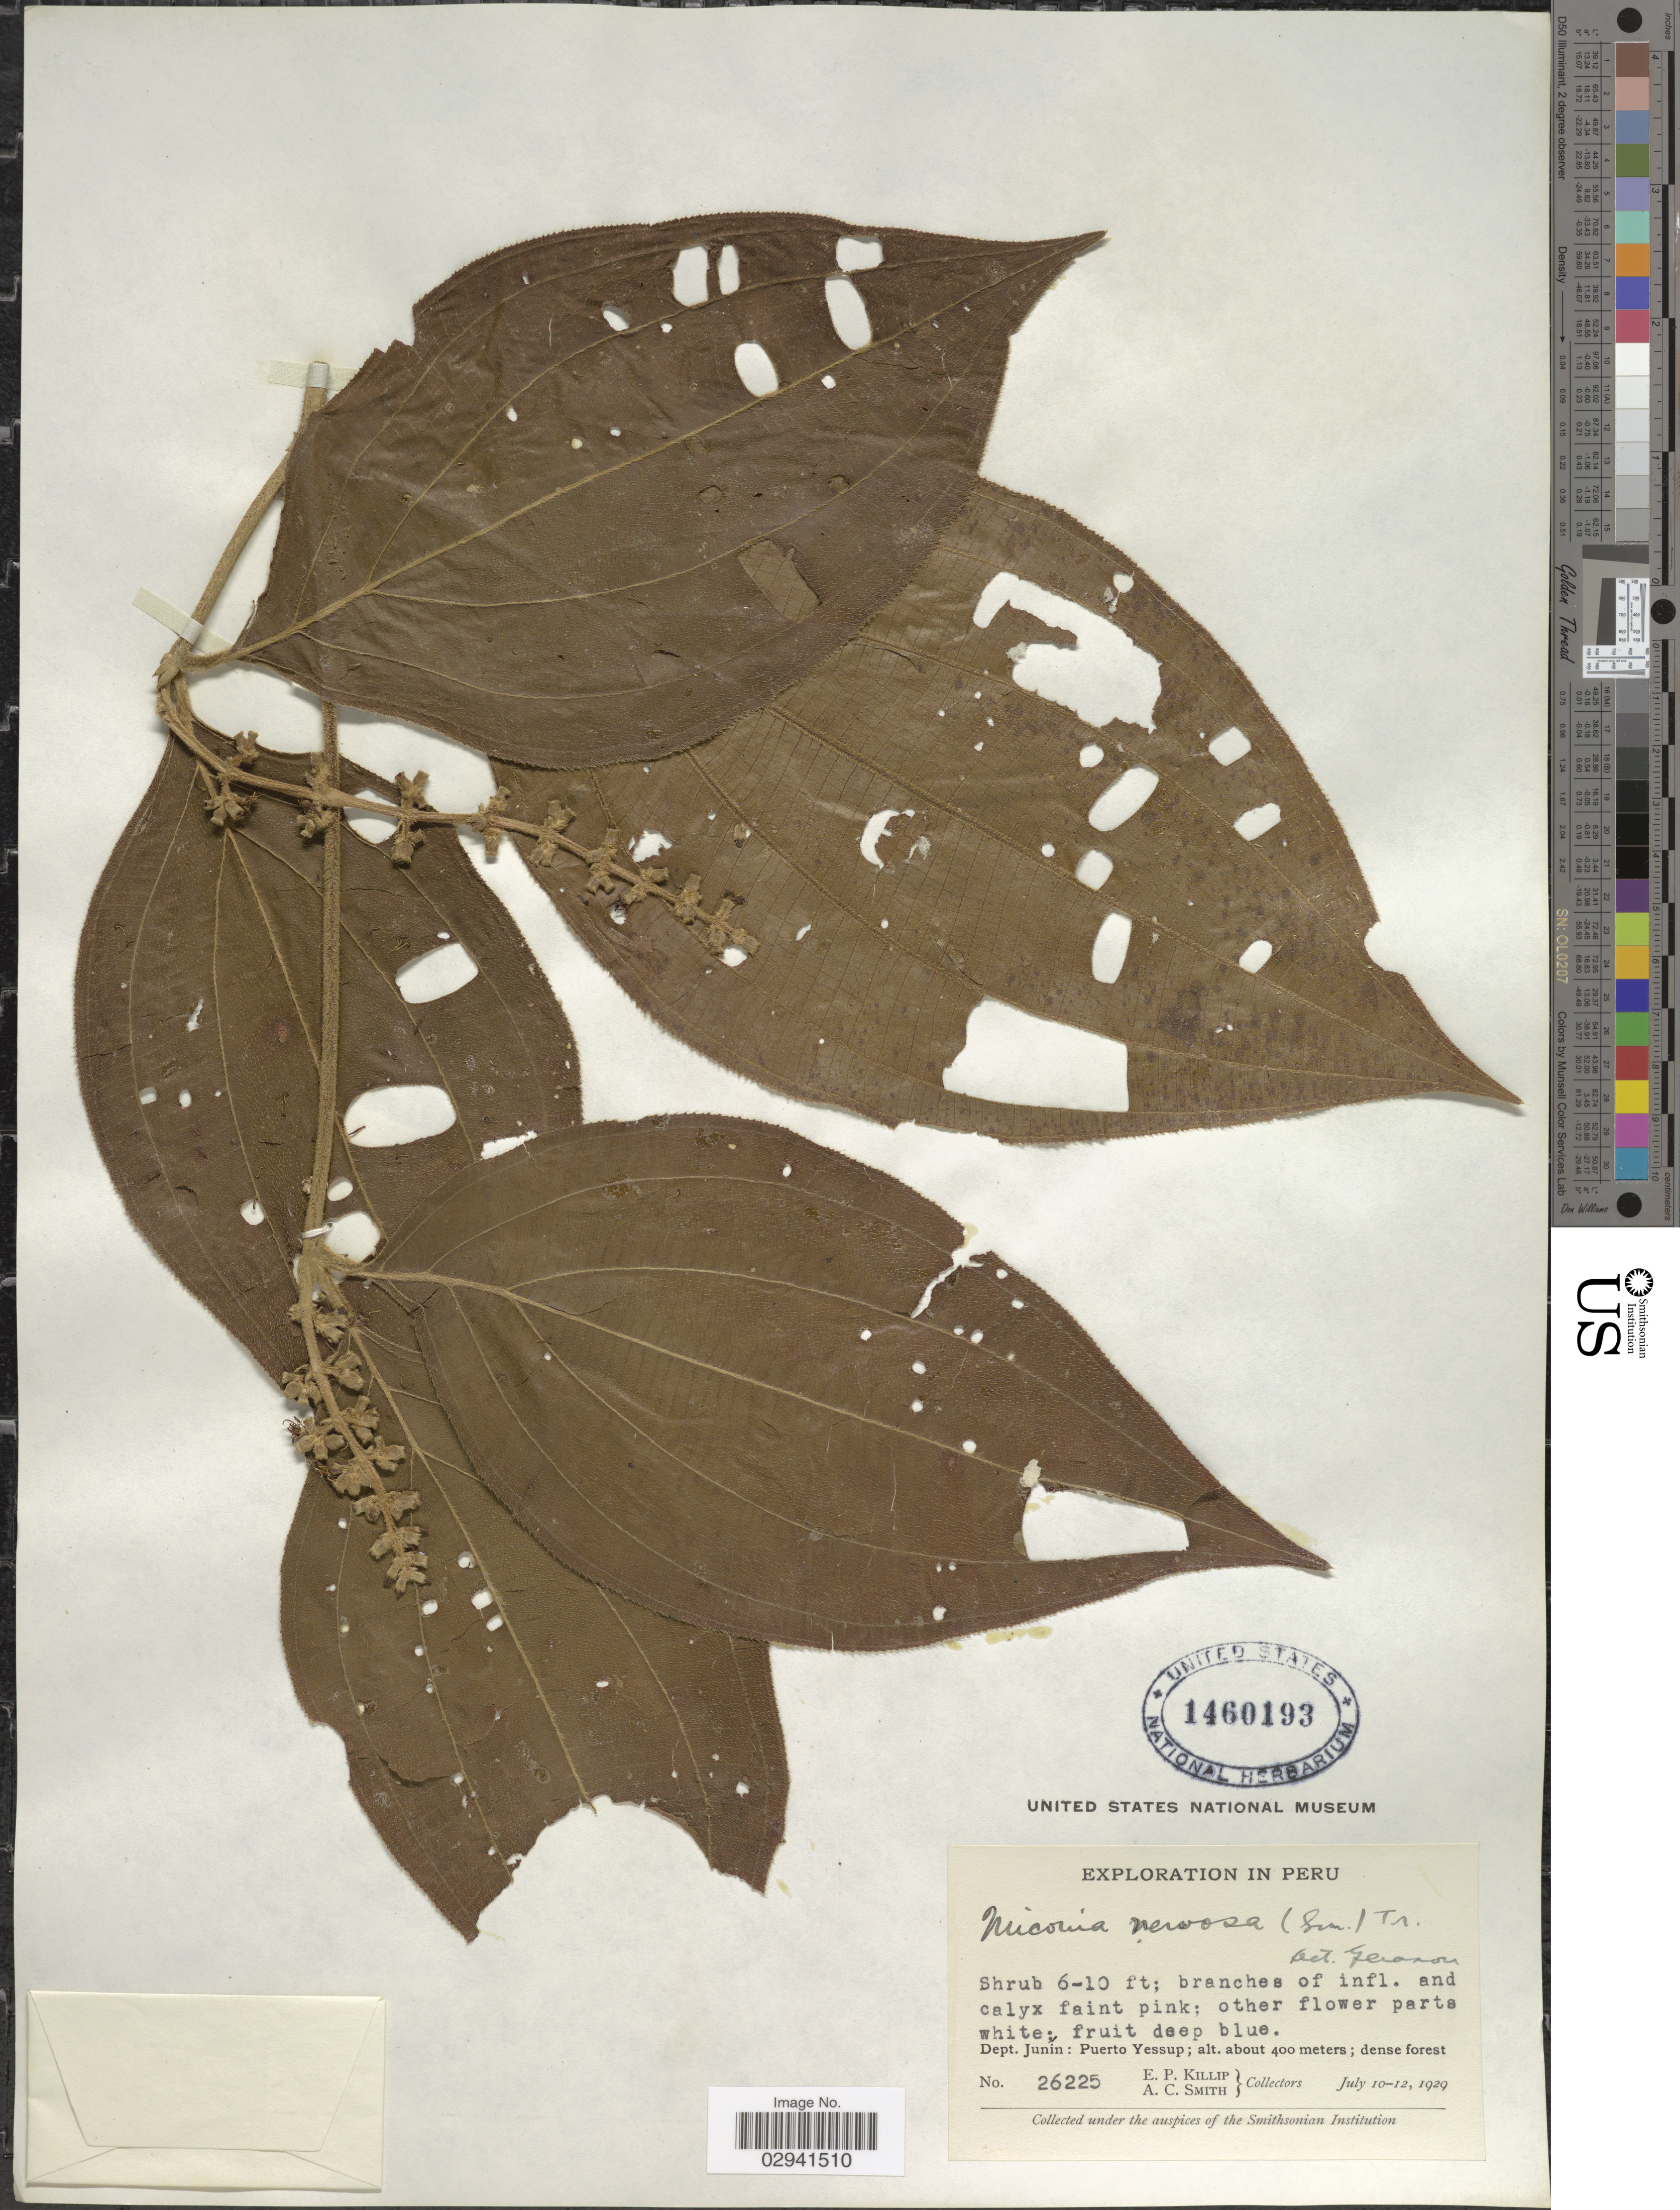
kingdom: Plantae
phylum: Tracheophyta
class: Magnoliopsida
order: Myrtales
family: Melastomataceae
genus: Miconia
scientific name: Miconia nervosa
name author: (Sm.) Triana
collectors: E. P. Killip & A. C. Smith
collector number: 26225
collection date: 1929-07-10/1929-07-12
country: Peru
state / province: Junín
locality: Dept. Junín, Puerto Yessup.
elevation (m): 400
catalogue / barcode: US 1460193